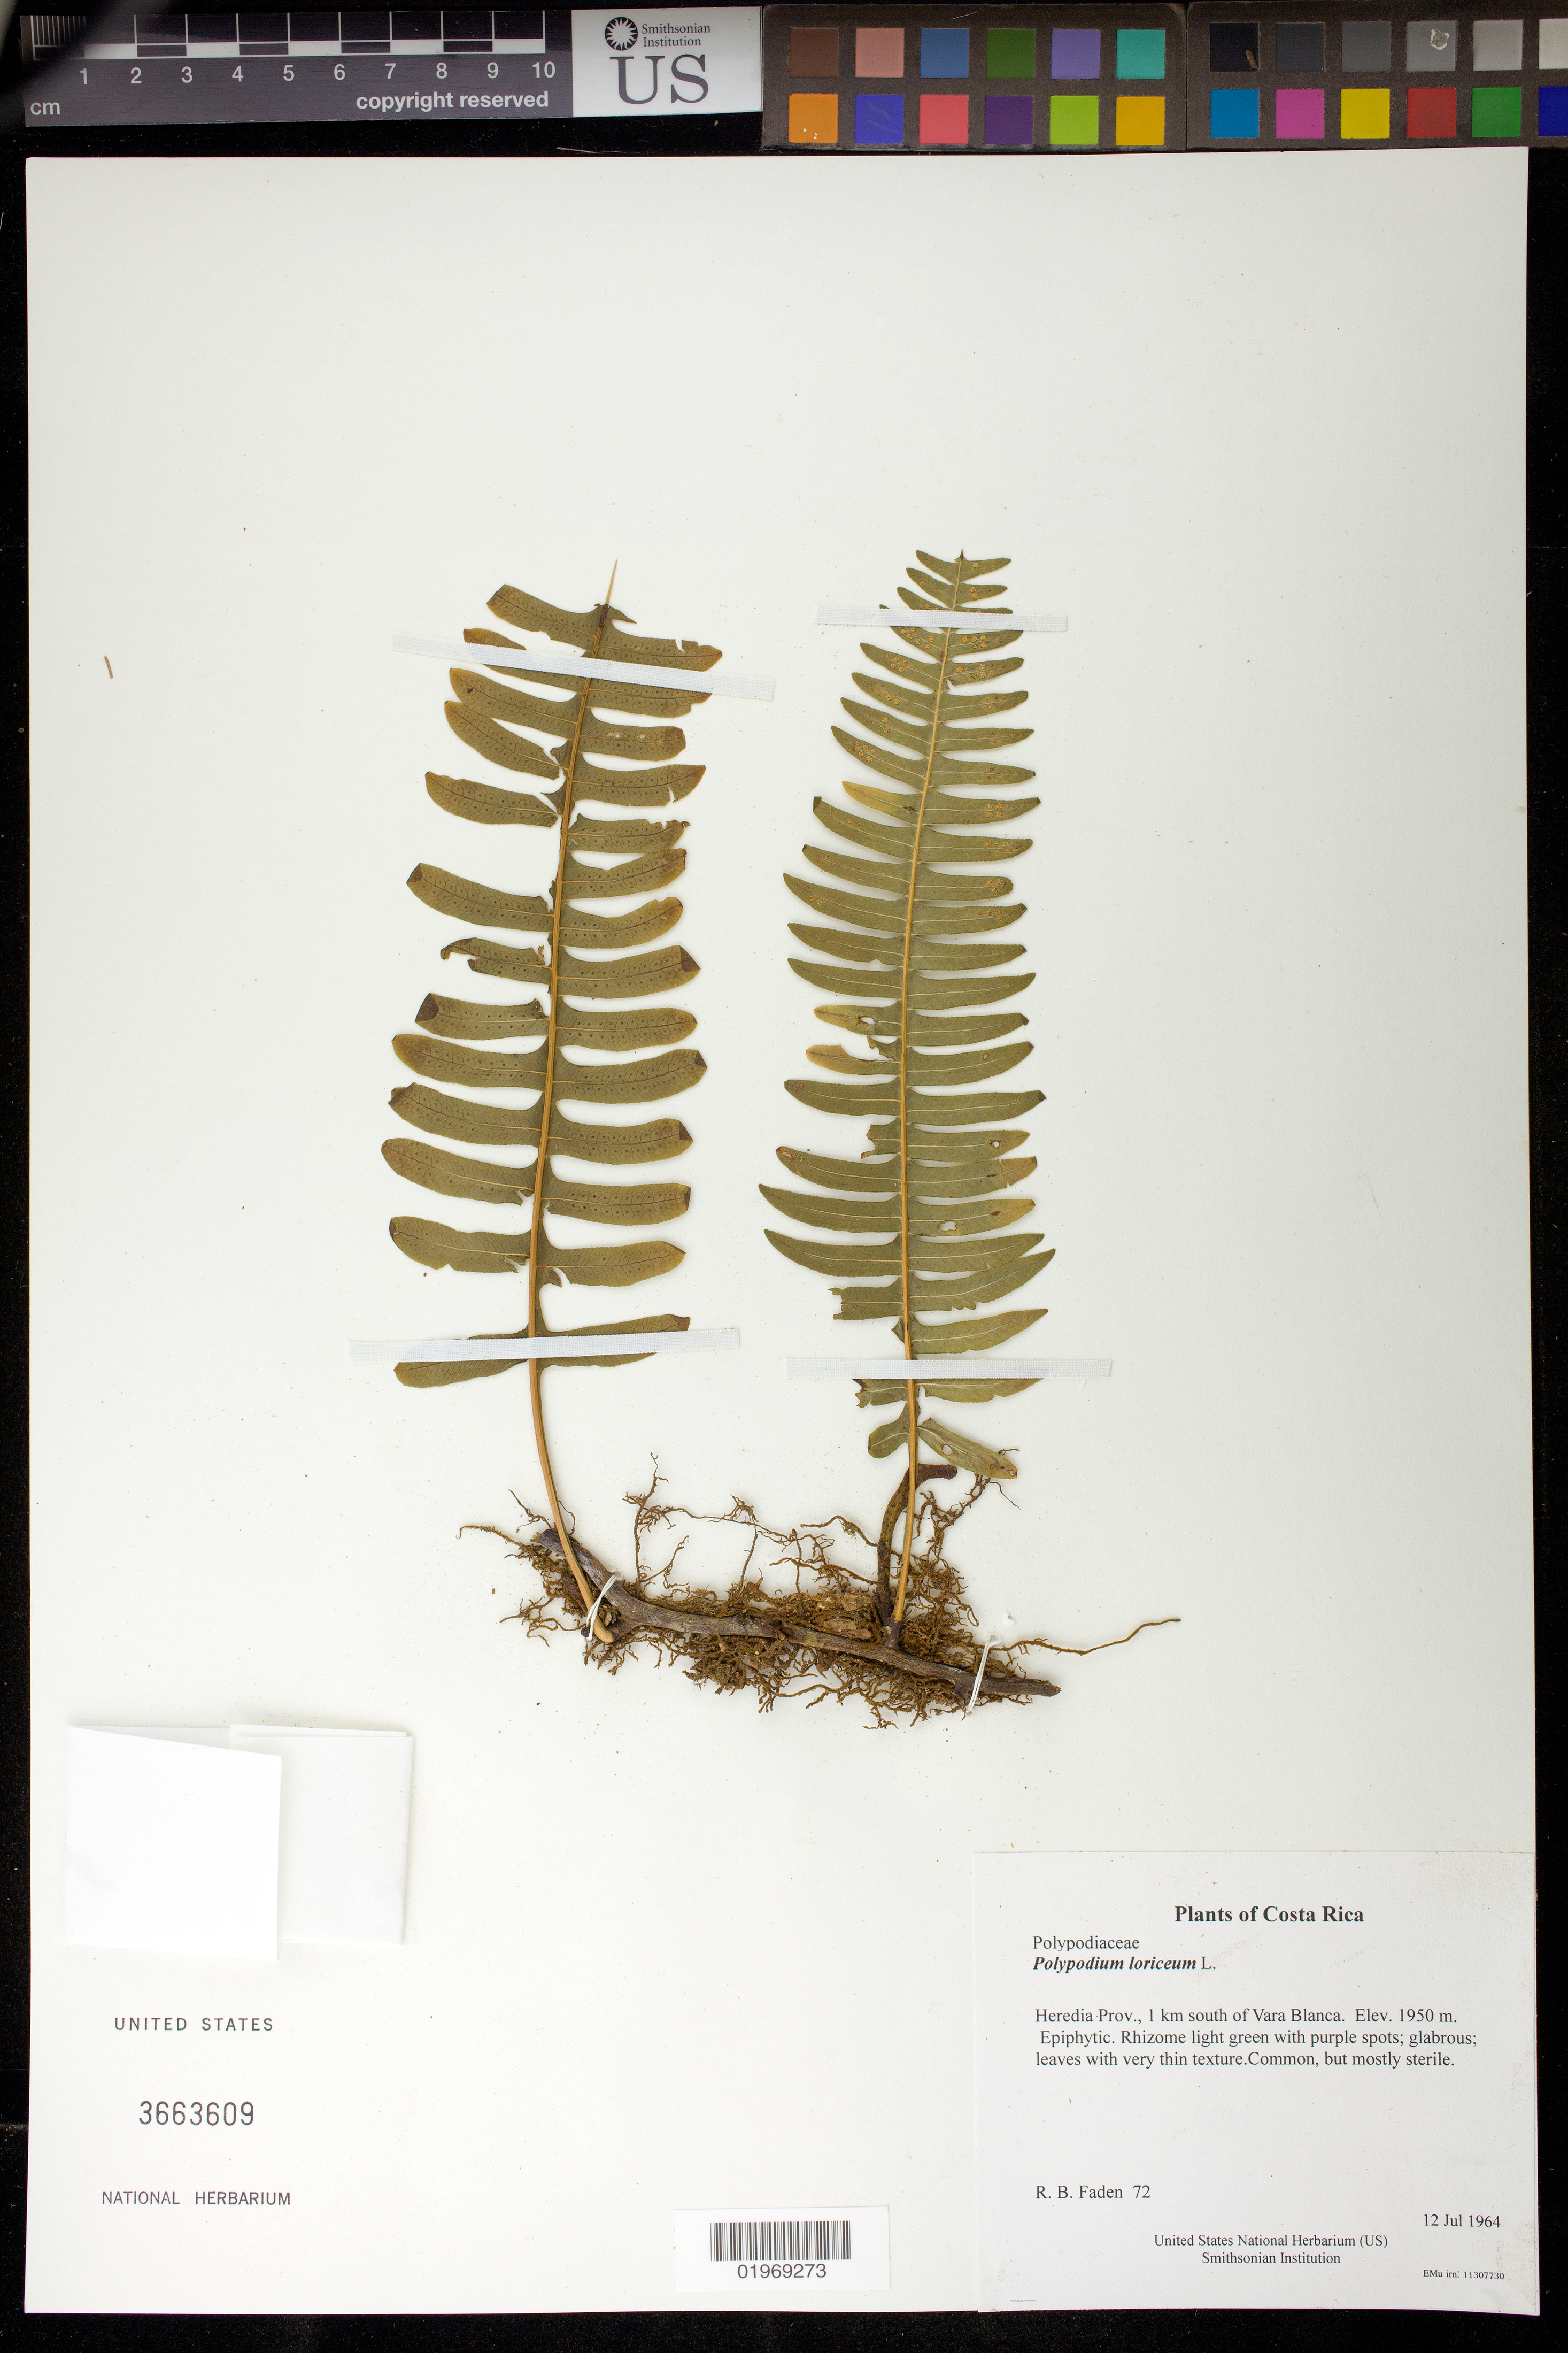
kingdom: Plantae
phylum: Tracheophyta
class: Polypodiopsida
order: Polypodiales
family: Polypodiaceae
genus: Polypodium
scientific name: Polypodium loriceum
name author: L.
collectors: R. B. Faden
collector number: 72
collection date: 1964-07-12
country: Costa Rica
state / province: Heredia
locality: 1 km south of Vara Blanca.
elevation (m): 1950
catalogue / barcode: US 3663609